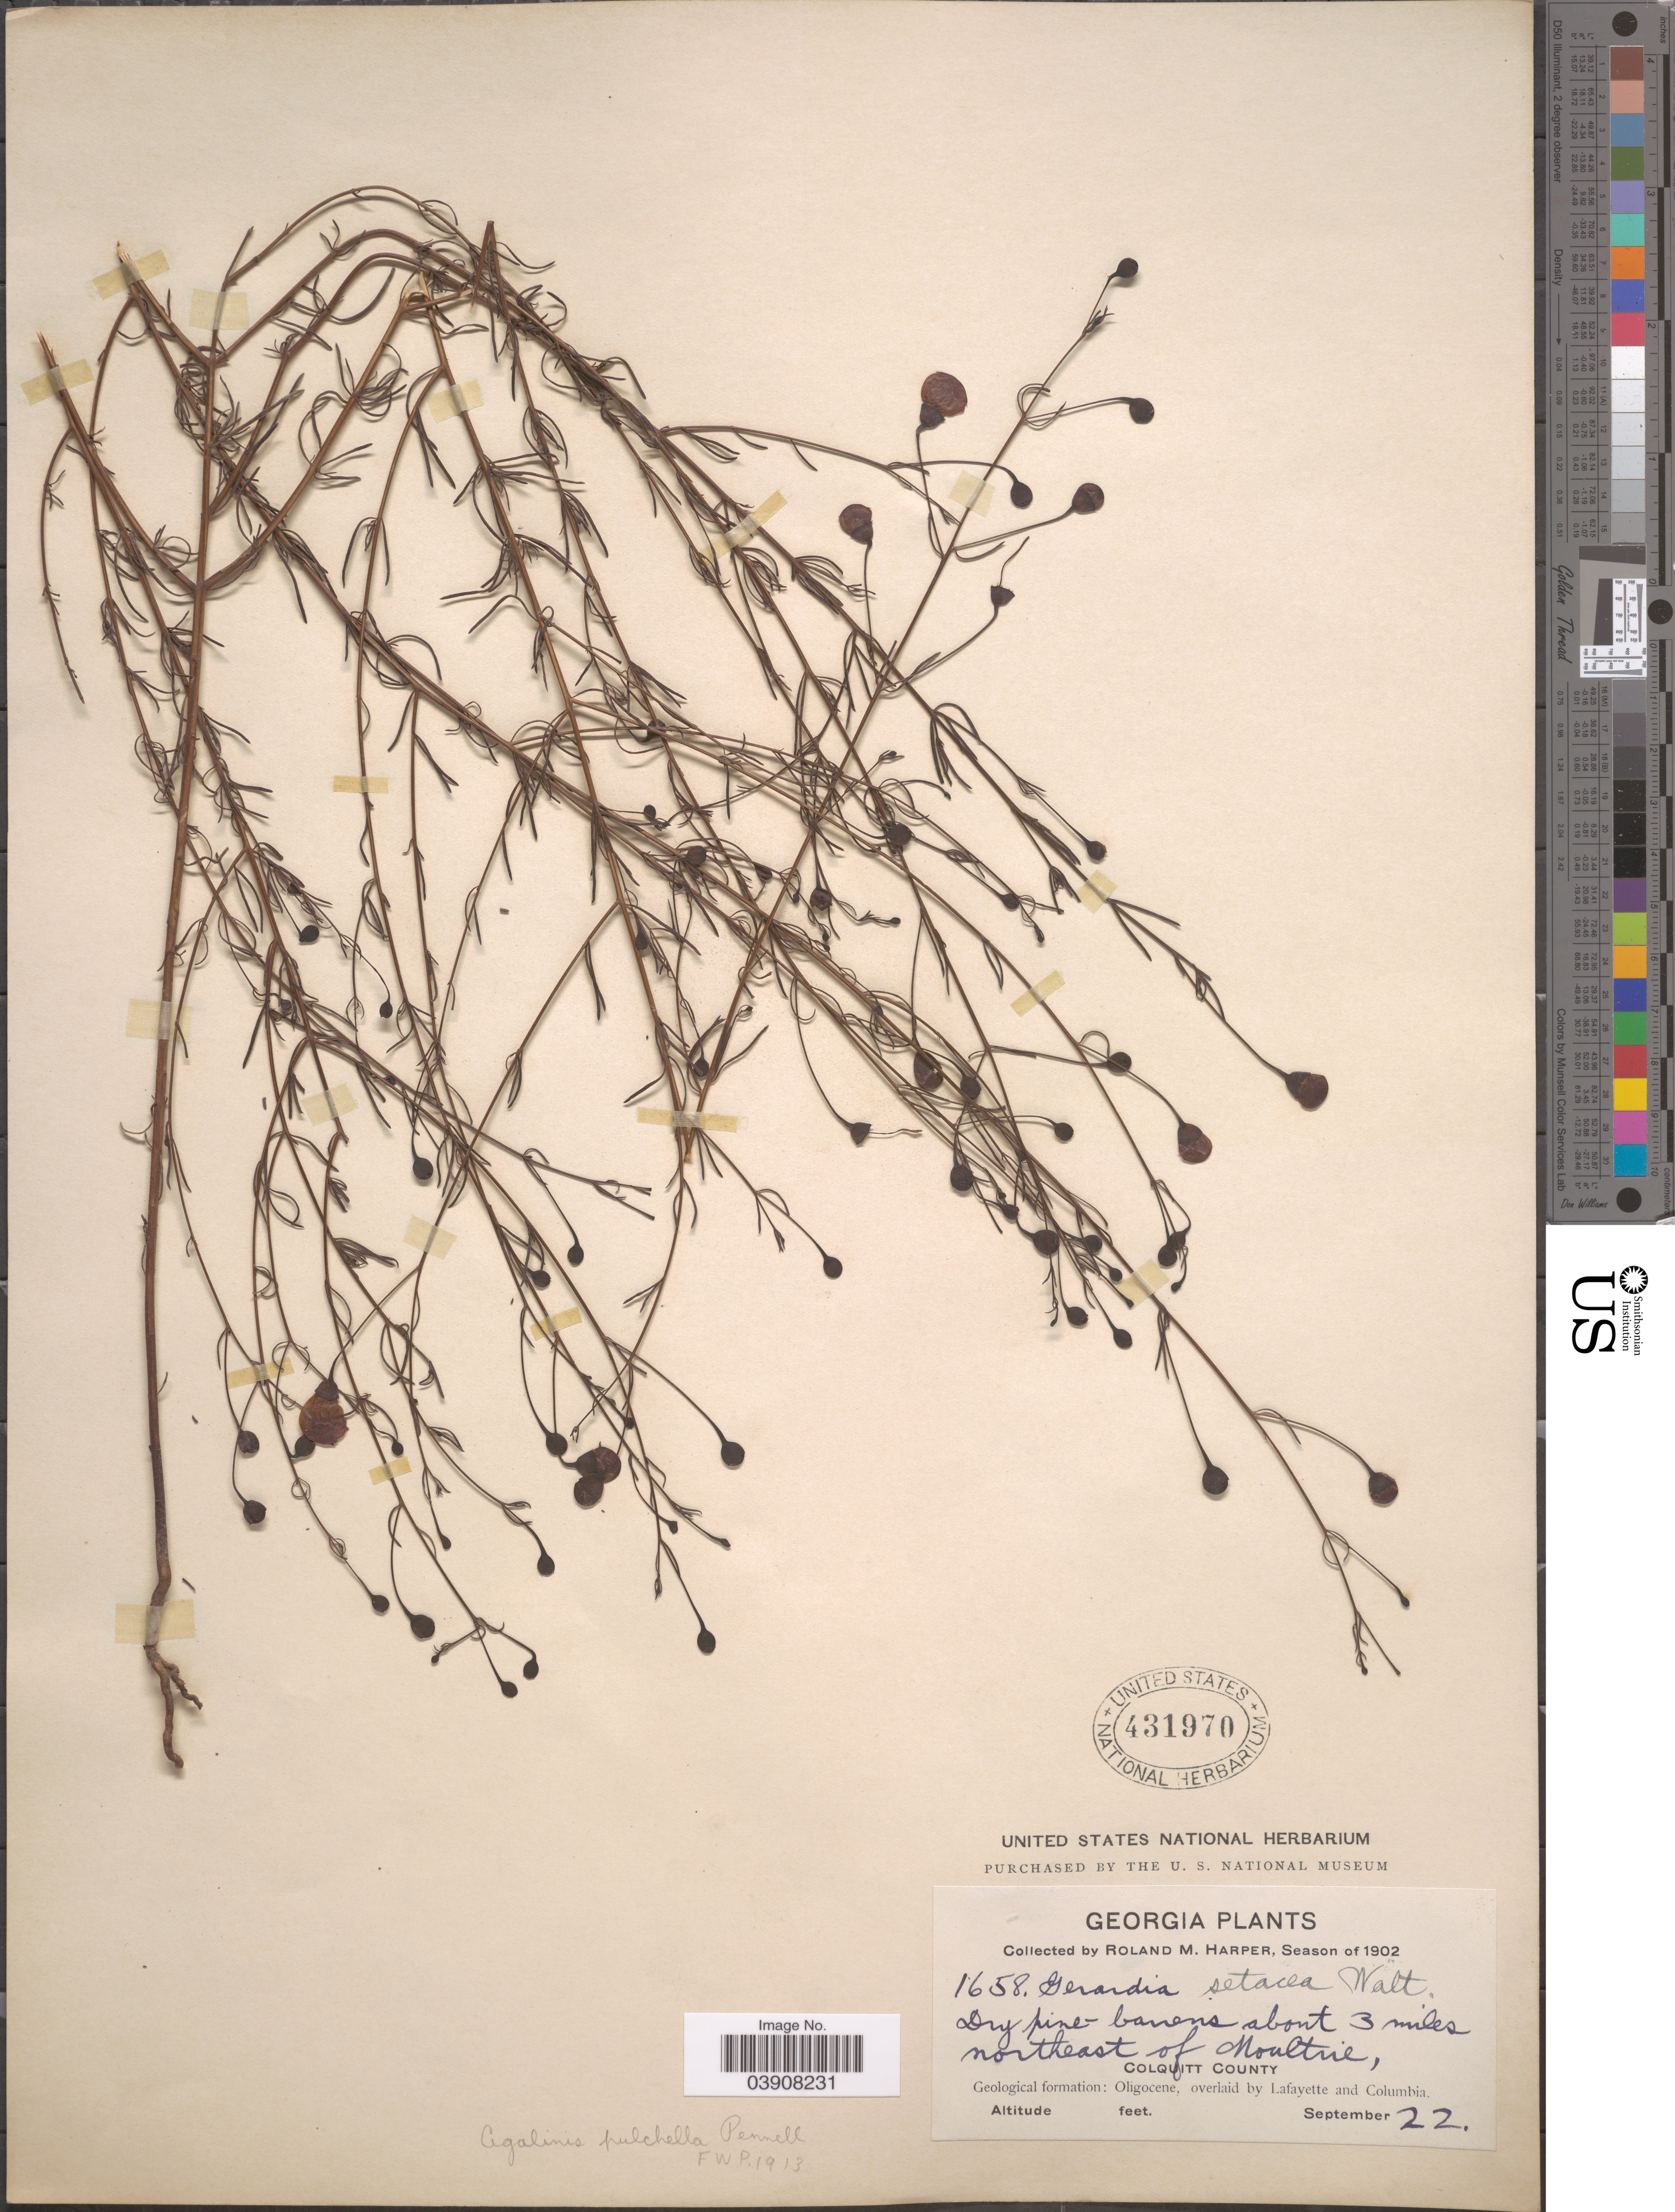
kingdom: Plantae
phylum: Tracheophyta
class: Magnoliopsida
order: Lamiales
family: Orobanchaceae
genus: Agalinis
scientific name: Agalinis pulchella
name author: Pennell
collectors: R. M. Harper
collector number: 1658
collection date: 1902-09-22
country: United States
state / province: Georgia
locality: Dry pine-barrens about 3 miles northeast of Moultrie. Colquitt County. Geological formation: Oligocene, overlaid by Lafayette and Columbia.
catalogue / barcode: US 431970